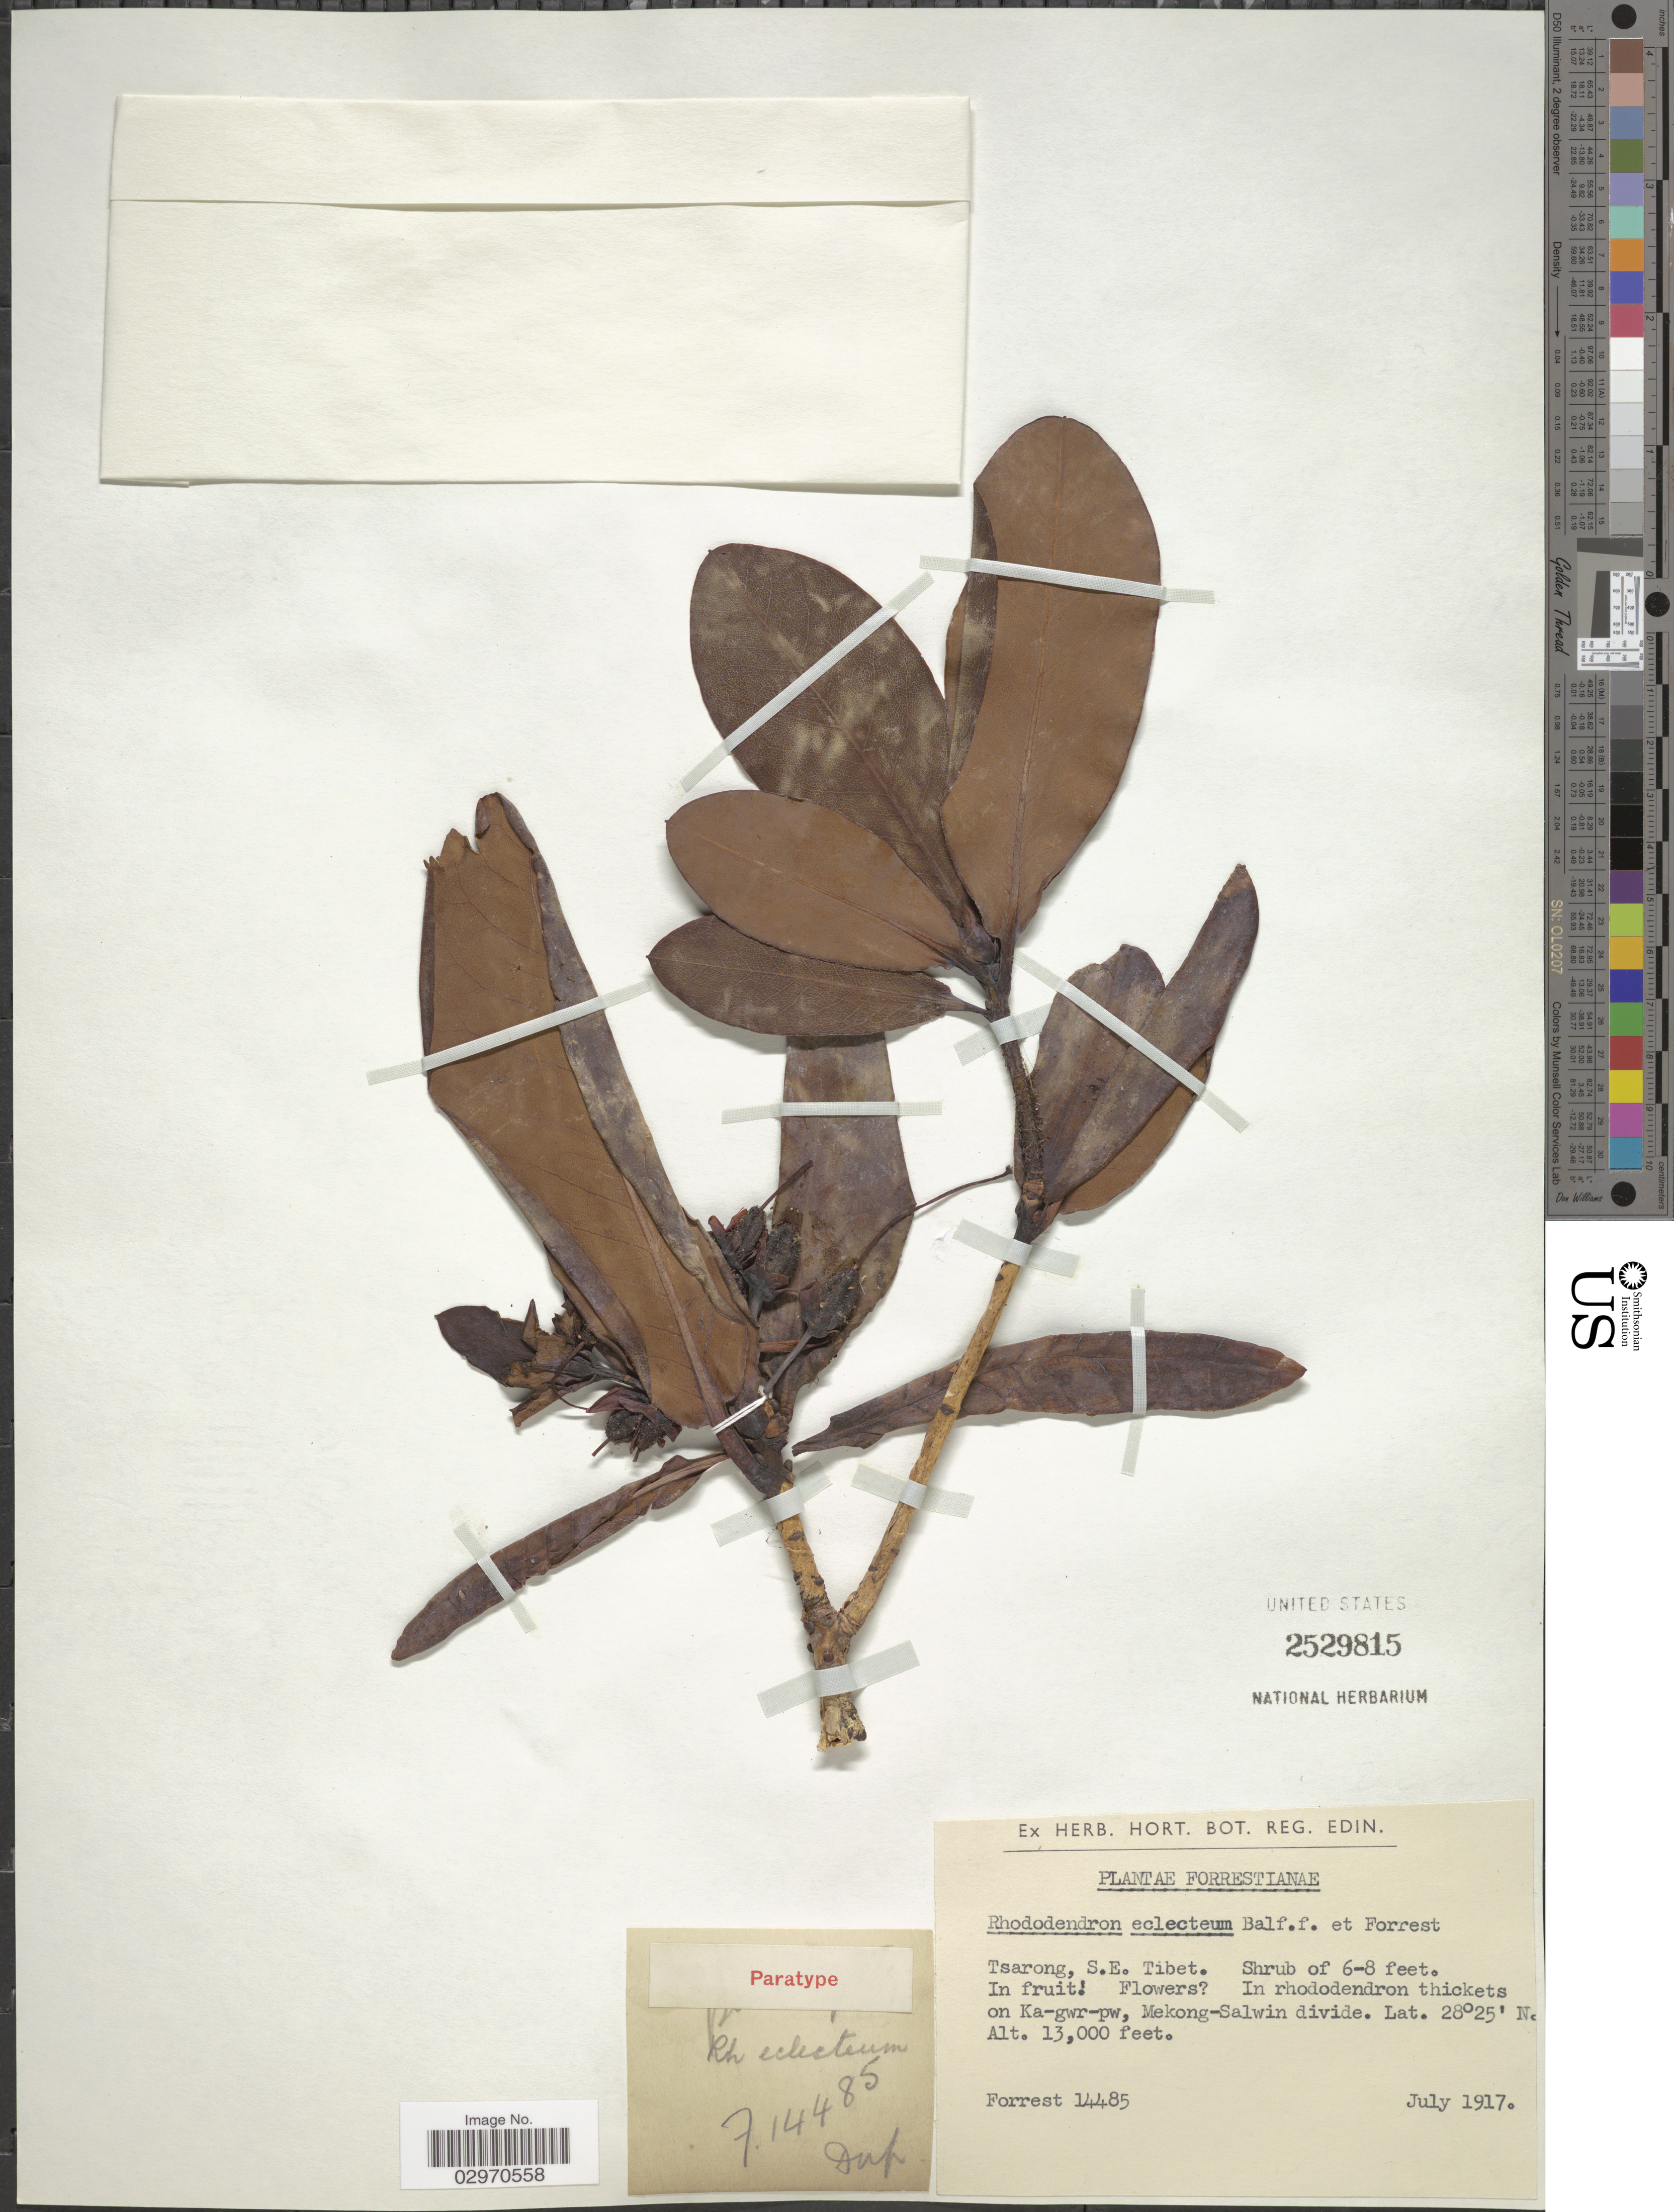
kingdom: Plantae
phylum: Tracheophyta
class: Magnoliopsida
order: Ericales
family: Ericaceae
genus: Rhododendron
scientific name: Rhododendron eclecteum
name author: Balf. f. & Forrest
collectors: -. Forrest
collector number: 14485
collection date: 1917-07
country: China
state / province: Xizang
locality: Tsarong, S.E. Tibet. On Ka-gwr-pw, Mekong-Salwin divide.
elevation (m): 3962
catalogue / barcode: US 2529815